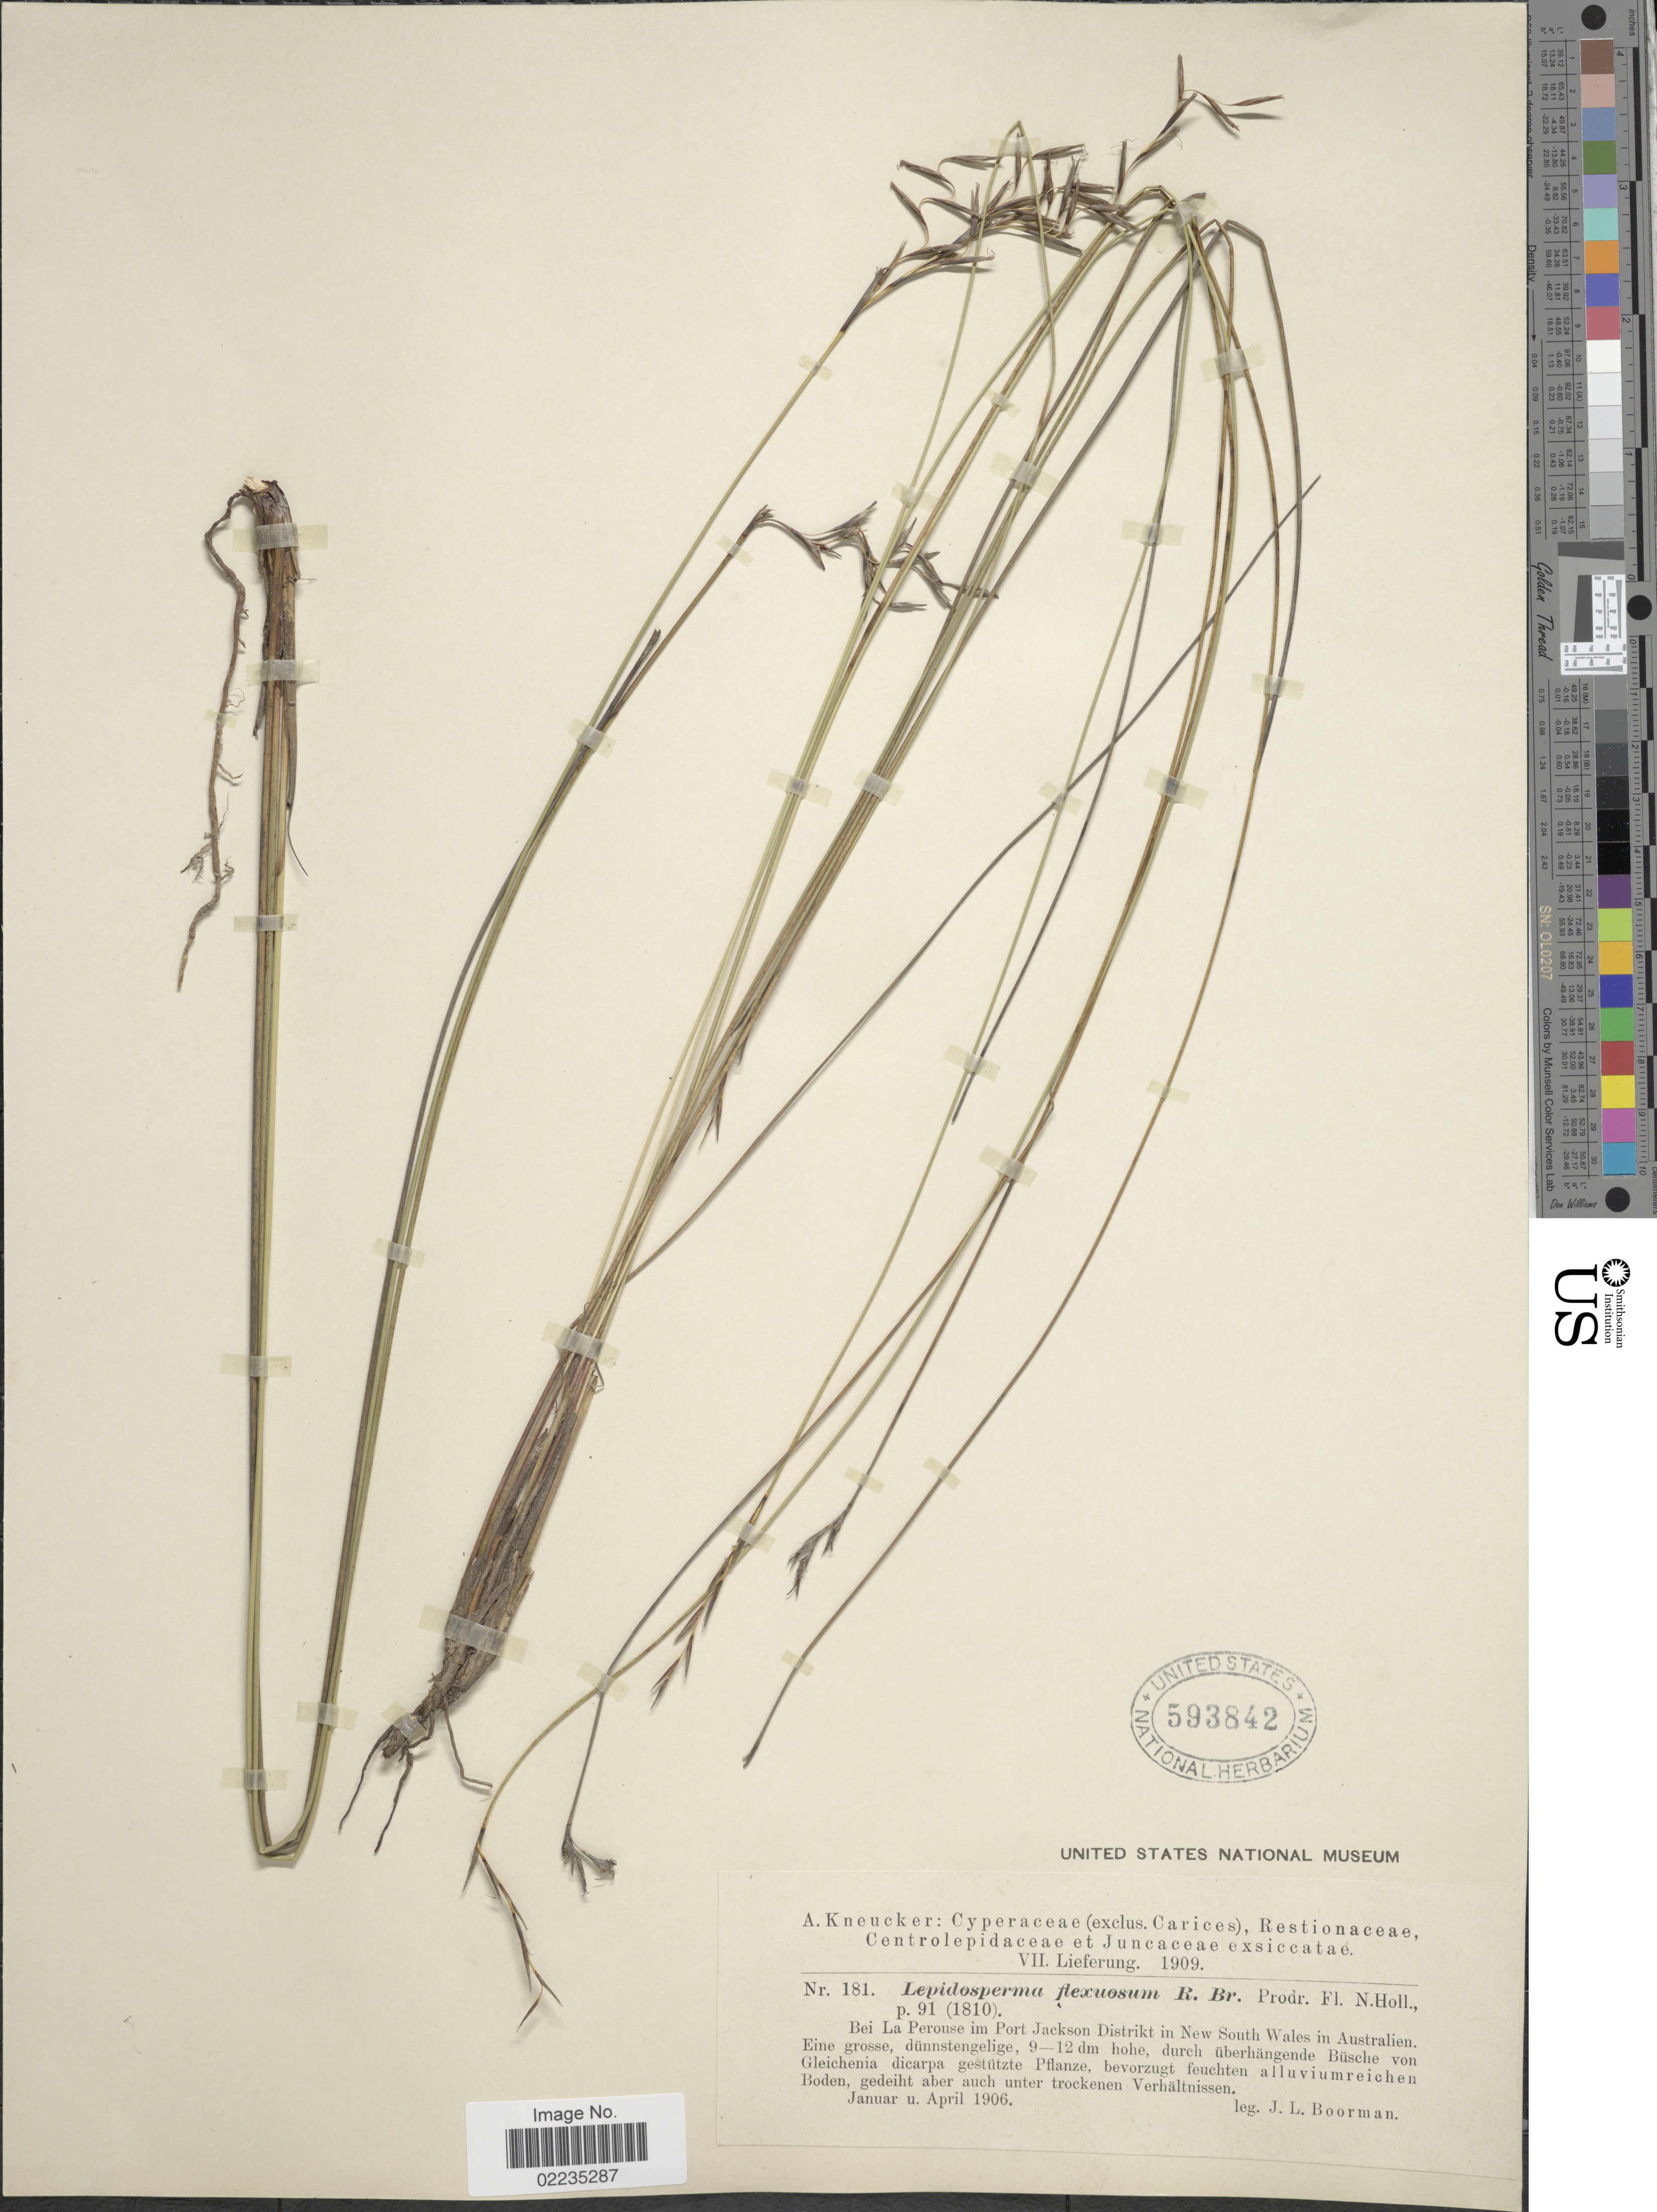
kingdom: Plantae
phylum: Tracheophyta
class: Liliopsida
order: Poales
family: Cyperaceae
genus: Lepidosperma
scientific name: Lepidosperma flexuosum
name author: R. Br.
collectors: J. Boorman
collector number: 181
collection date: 1906-01/1906-04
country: Australia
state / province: New South Wales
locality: Bei La Perouse im Port Jackson Distrikt in New South Wales in Australien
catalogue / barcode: US 593842